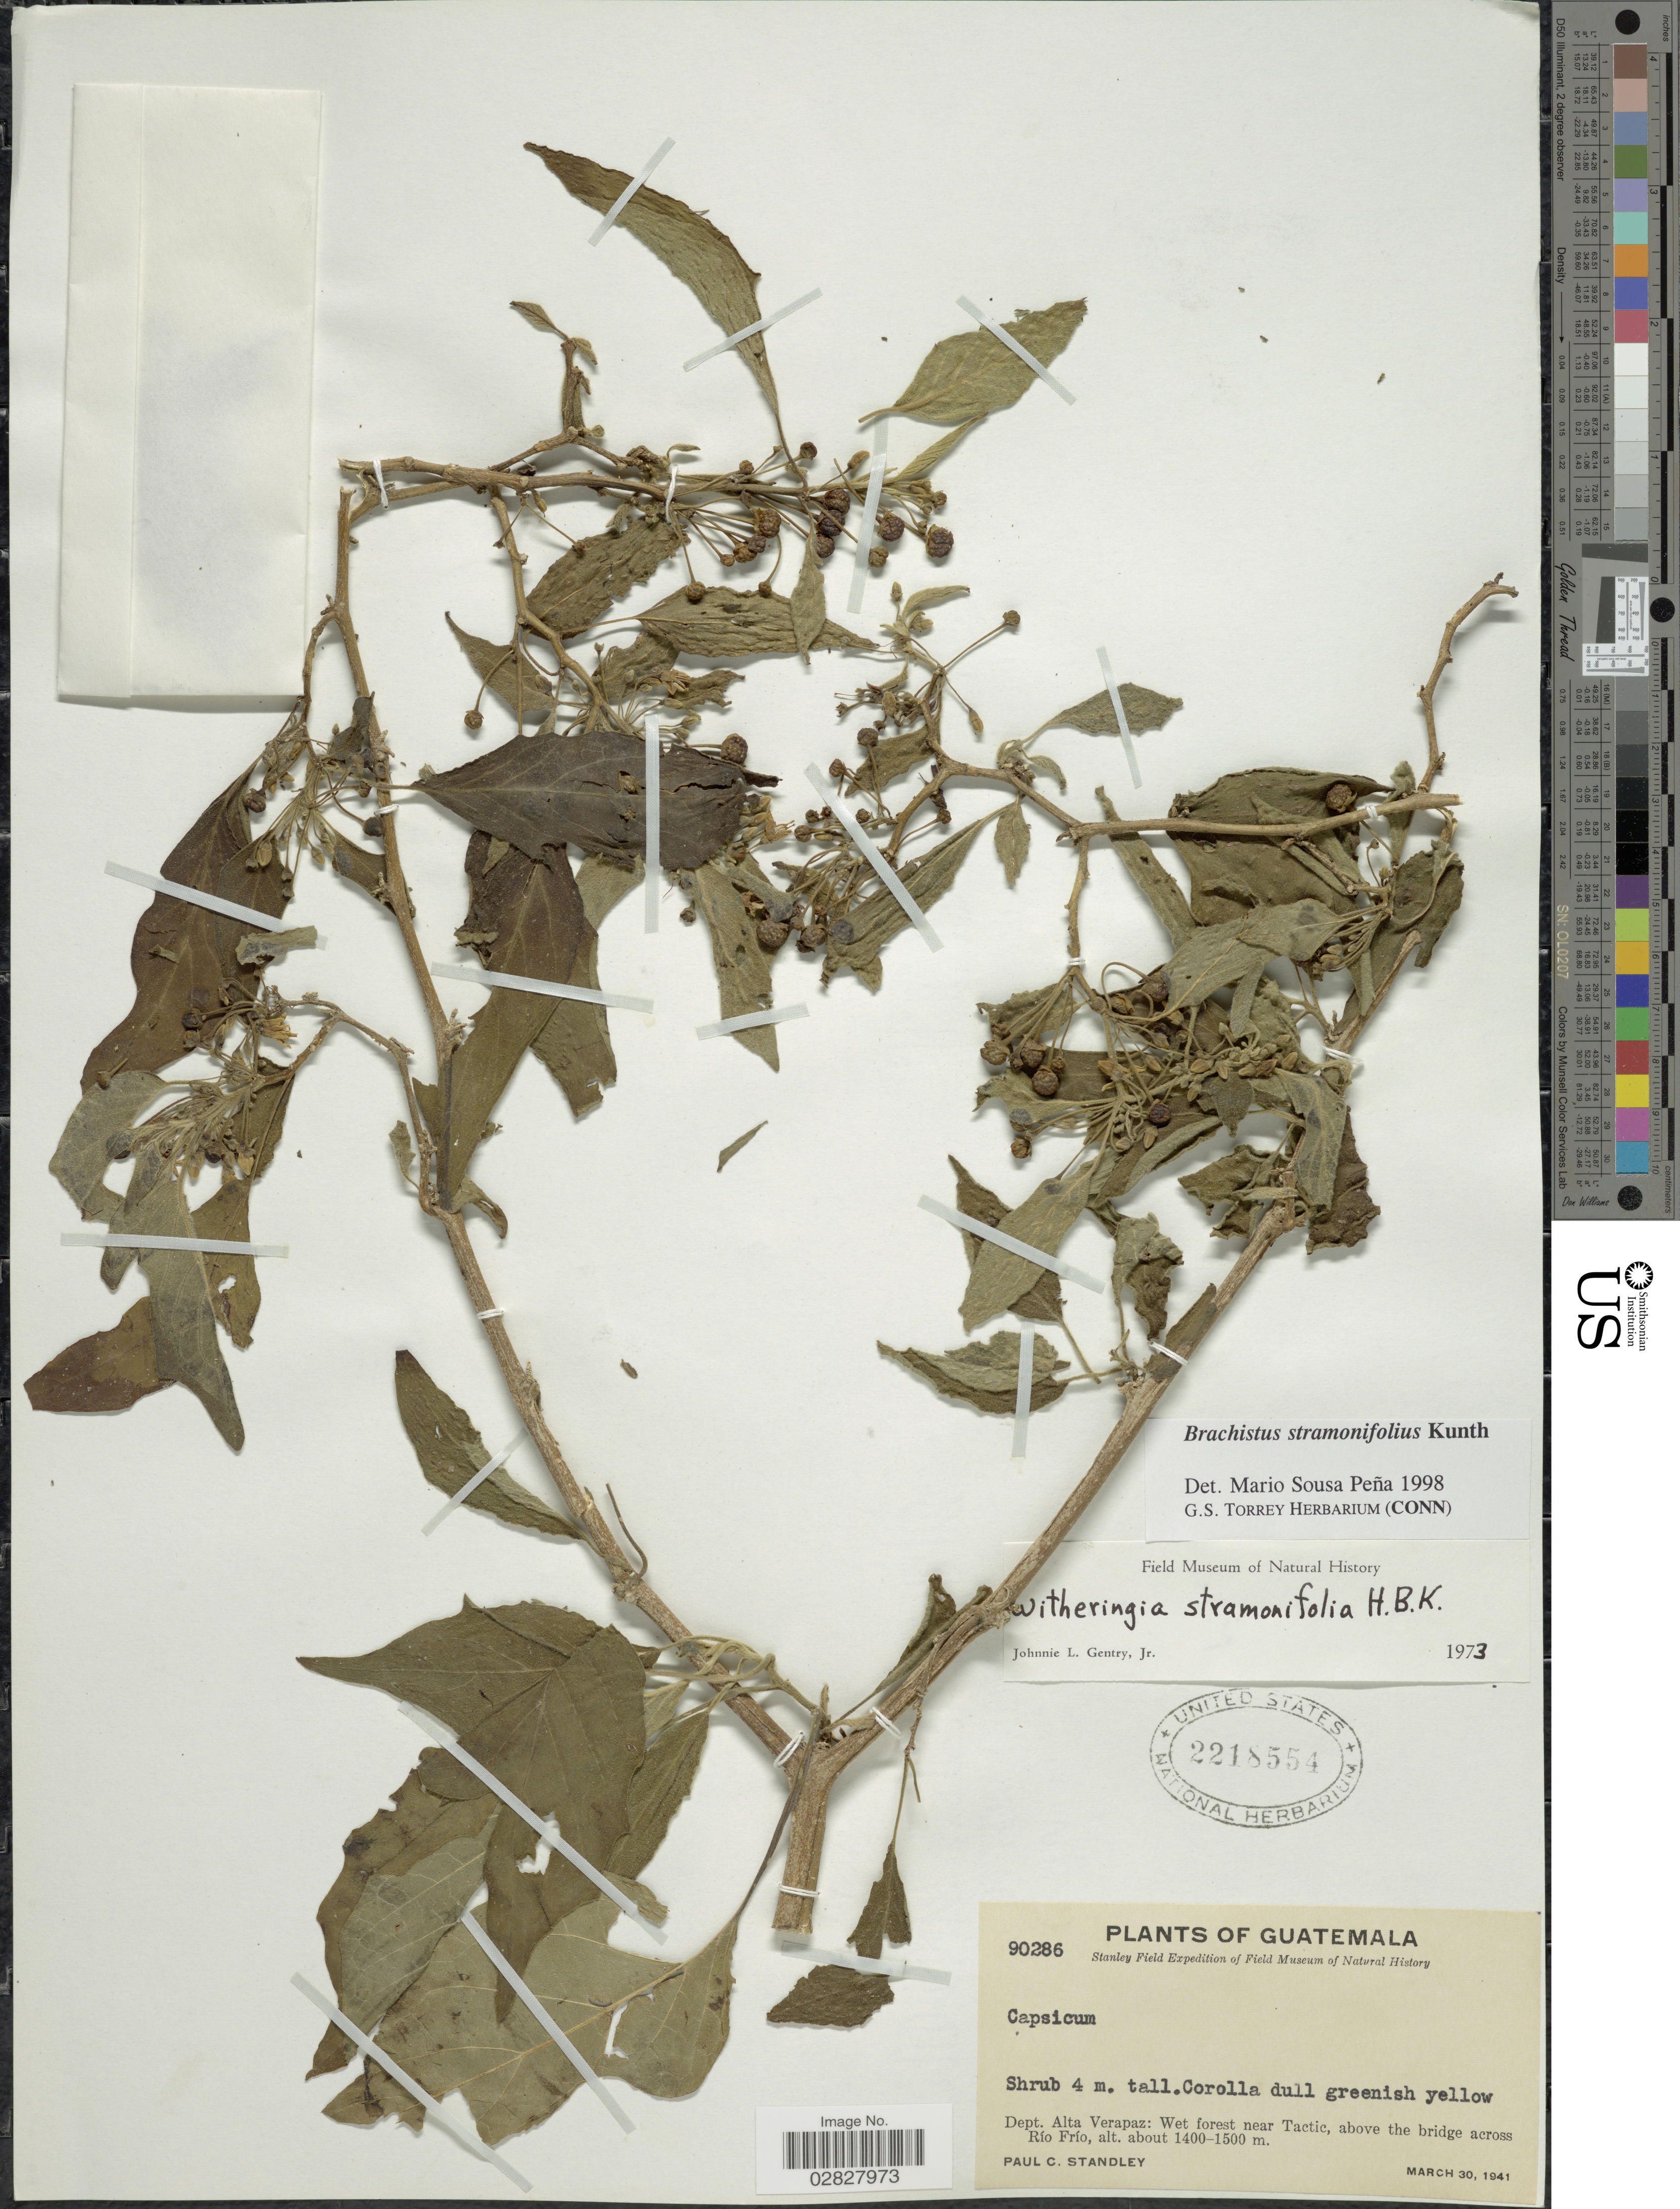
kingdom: Plantae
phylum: Tracheophyta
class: Magnoliopsida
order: Solanales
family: Solanaceae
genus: Brachistus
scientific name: Brachistus stramonifolius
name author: (Kunth) Miers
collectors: P. C. Standley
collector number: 90286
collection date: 1941-03-30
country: Guatemala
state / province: Alta Verapaz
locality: Dept. Alta Verapaz: Wet forest near Tactic, above the bridge across Río Frío.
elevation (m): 1400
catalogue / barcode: US 2218554